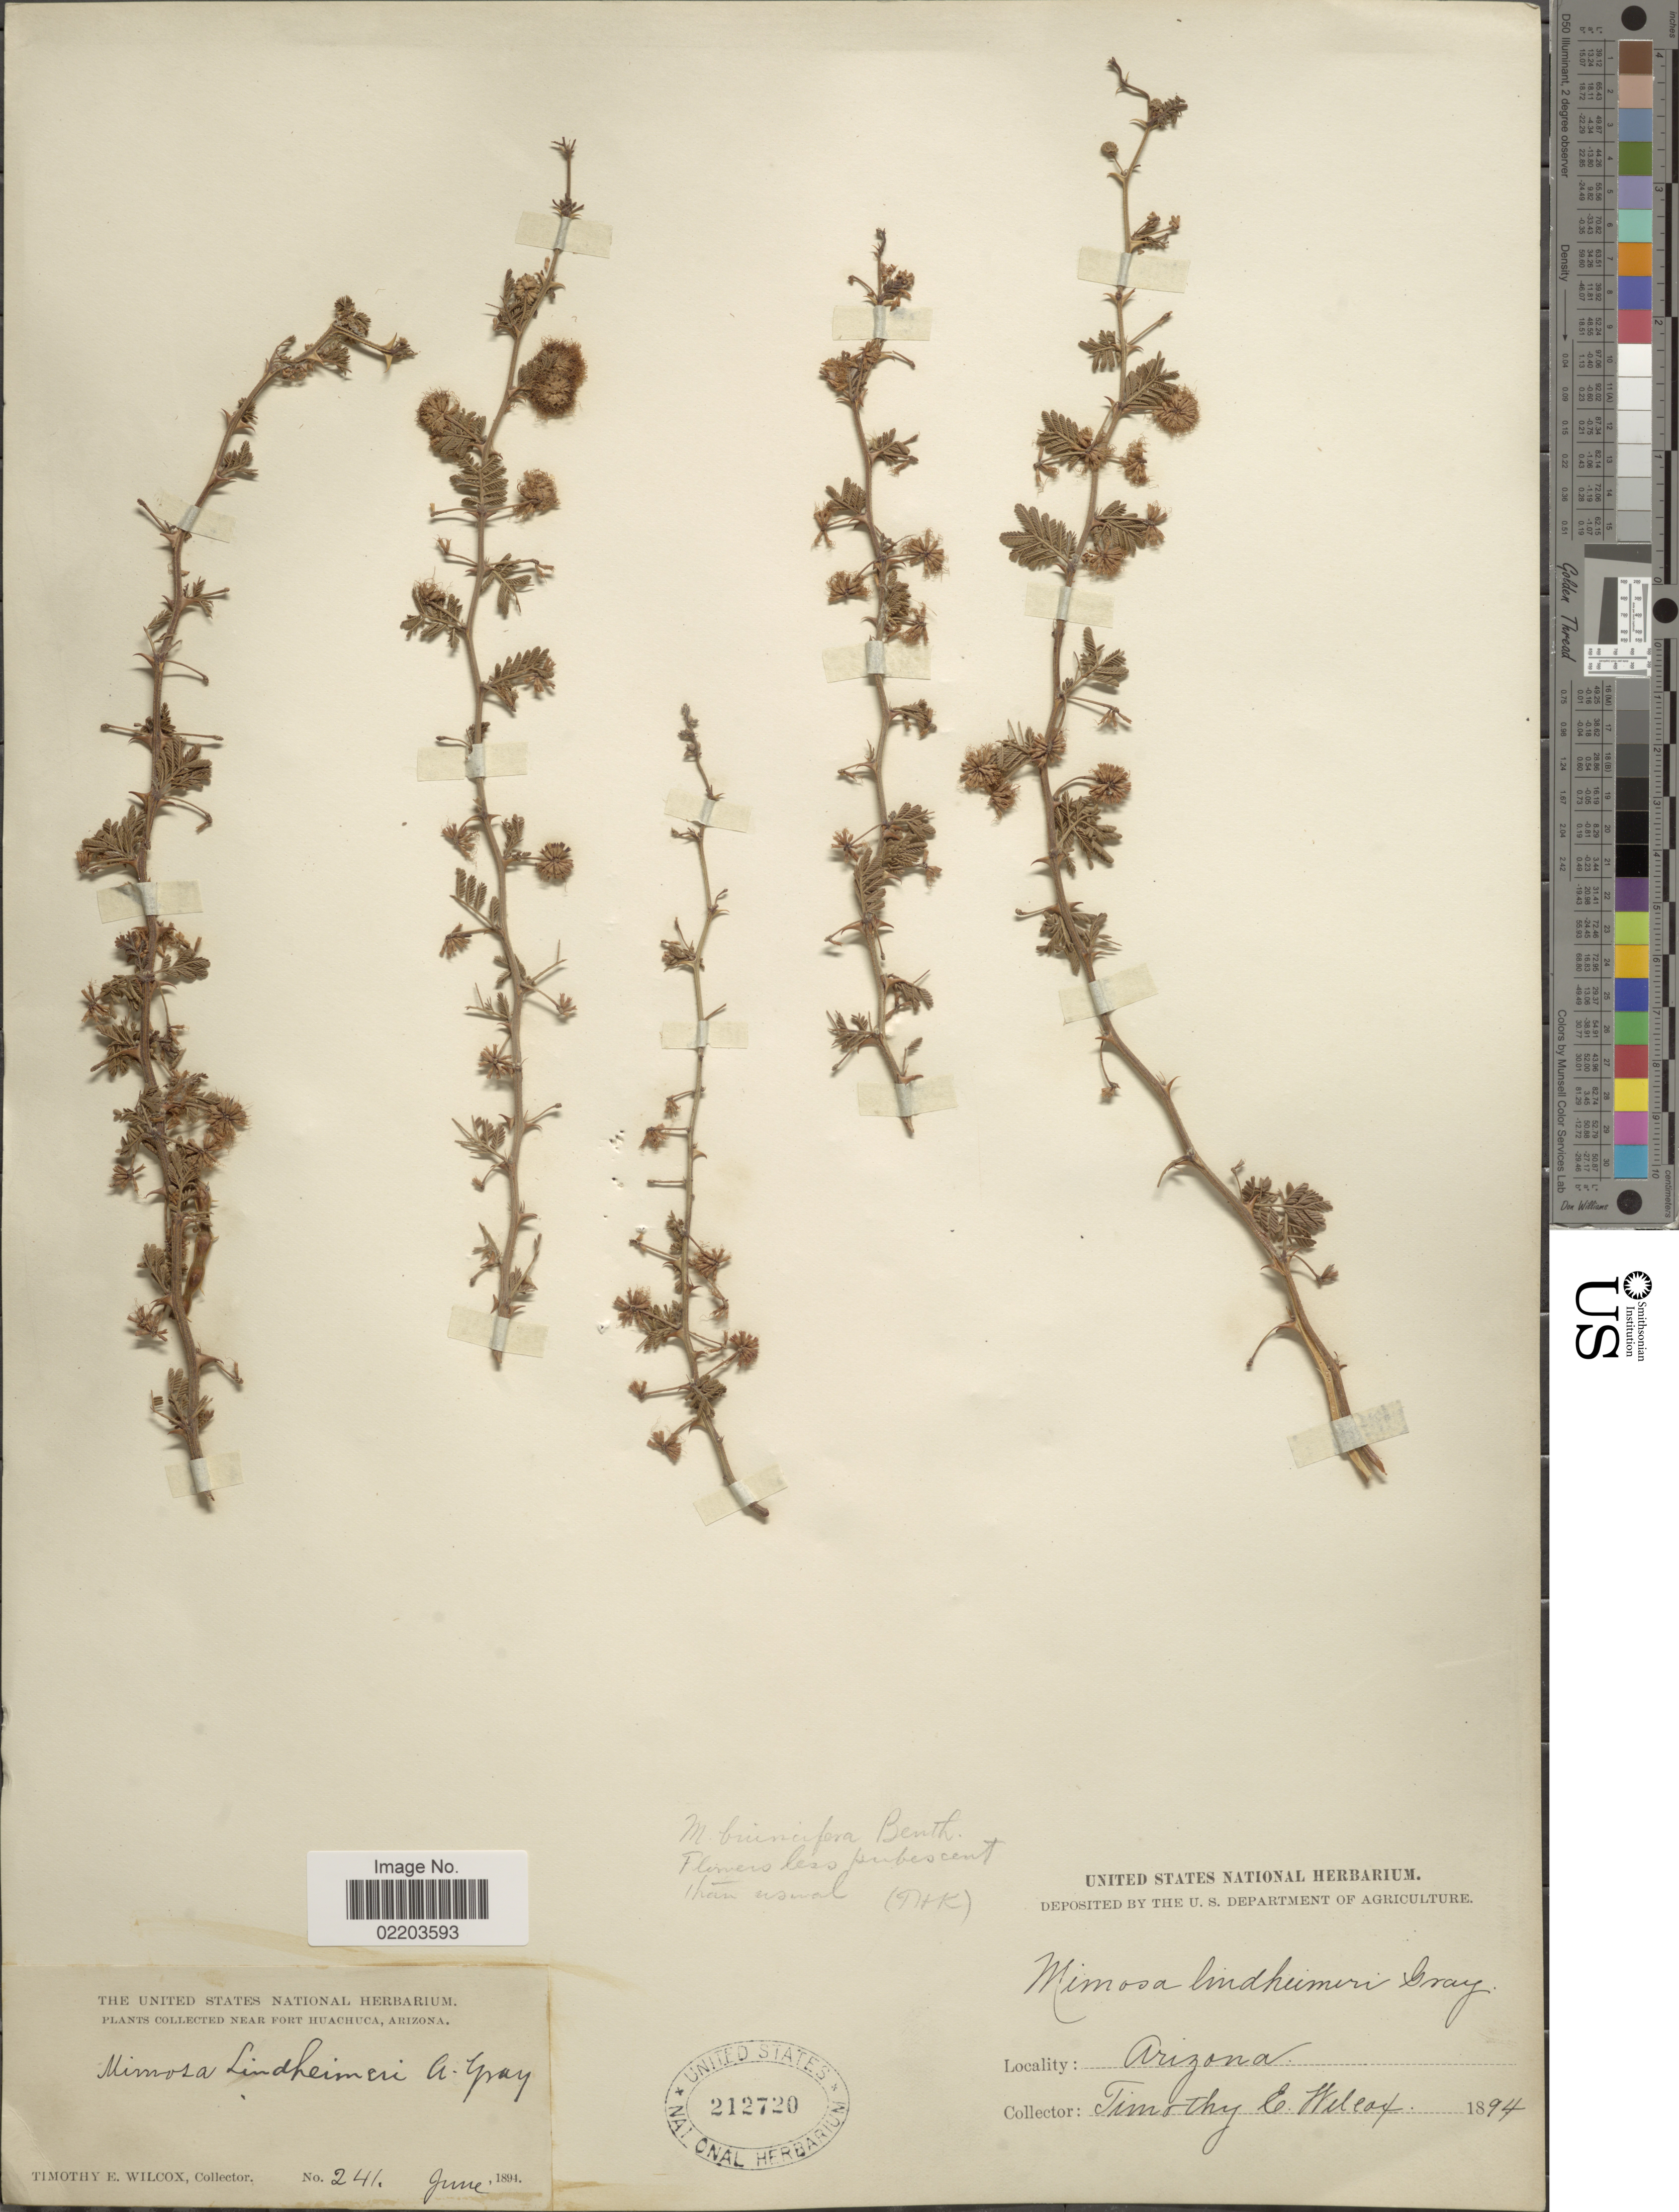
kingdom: Plantae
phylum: Tracheophyta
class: Magnoliopsida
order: Fabales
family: Fabaceae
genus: Mimosa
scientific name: Mimosa biuncifera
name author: Benth.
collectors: T. E. Wilcox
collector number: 241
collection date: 1894-06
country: United States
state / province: Arizona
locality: Near Fort Huachuca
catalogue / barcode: US 212720